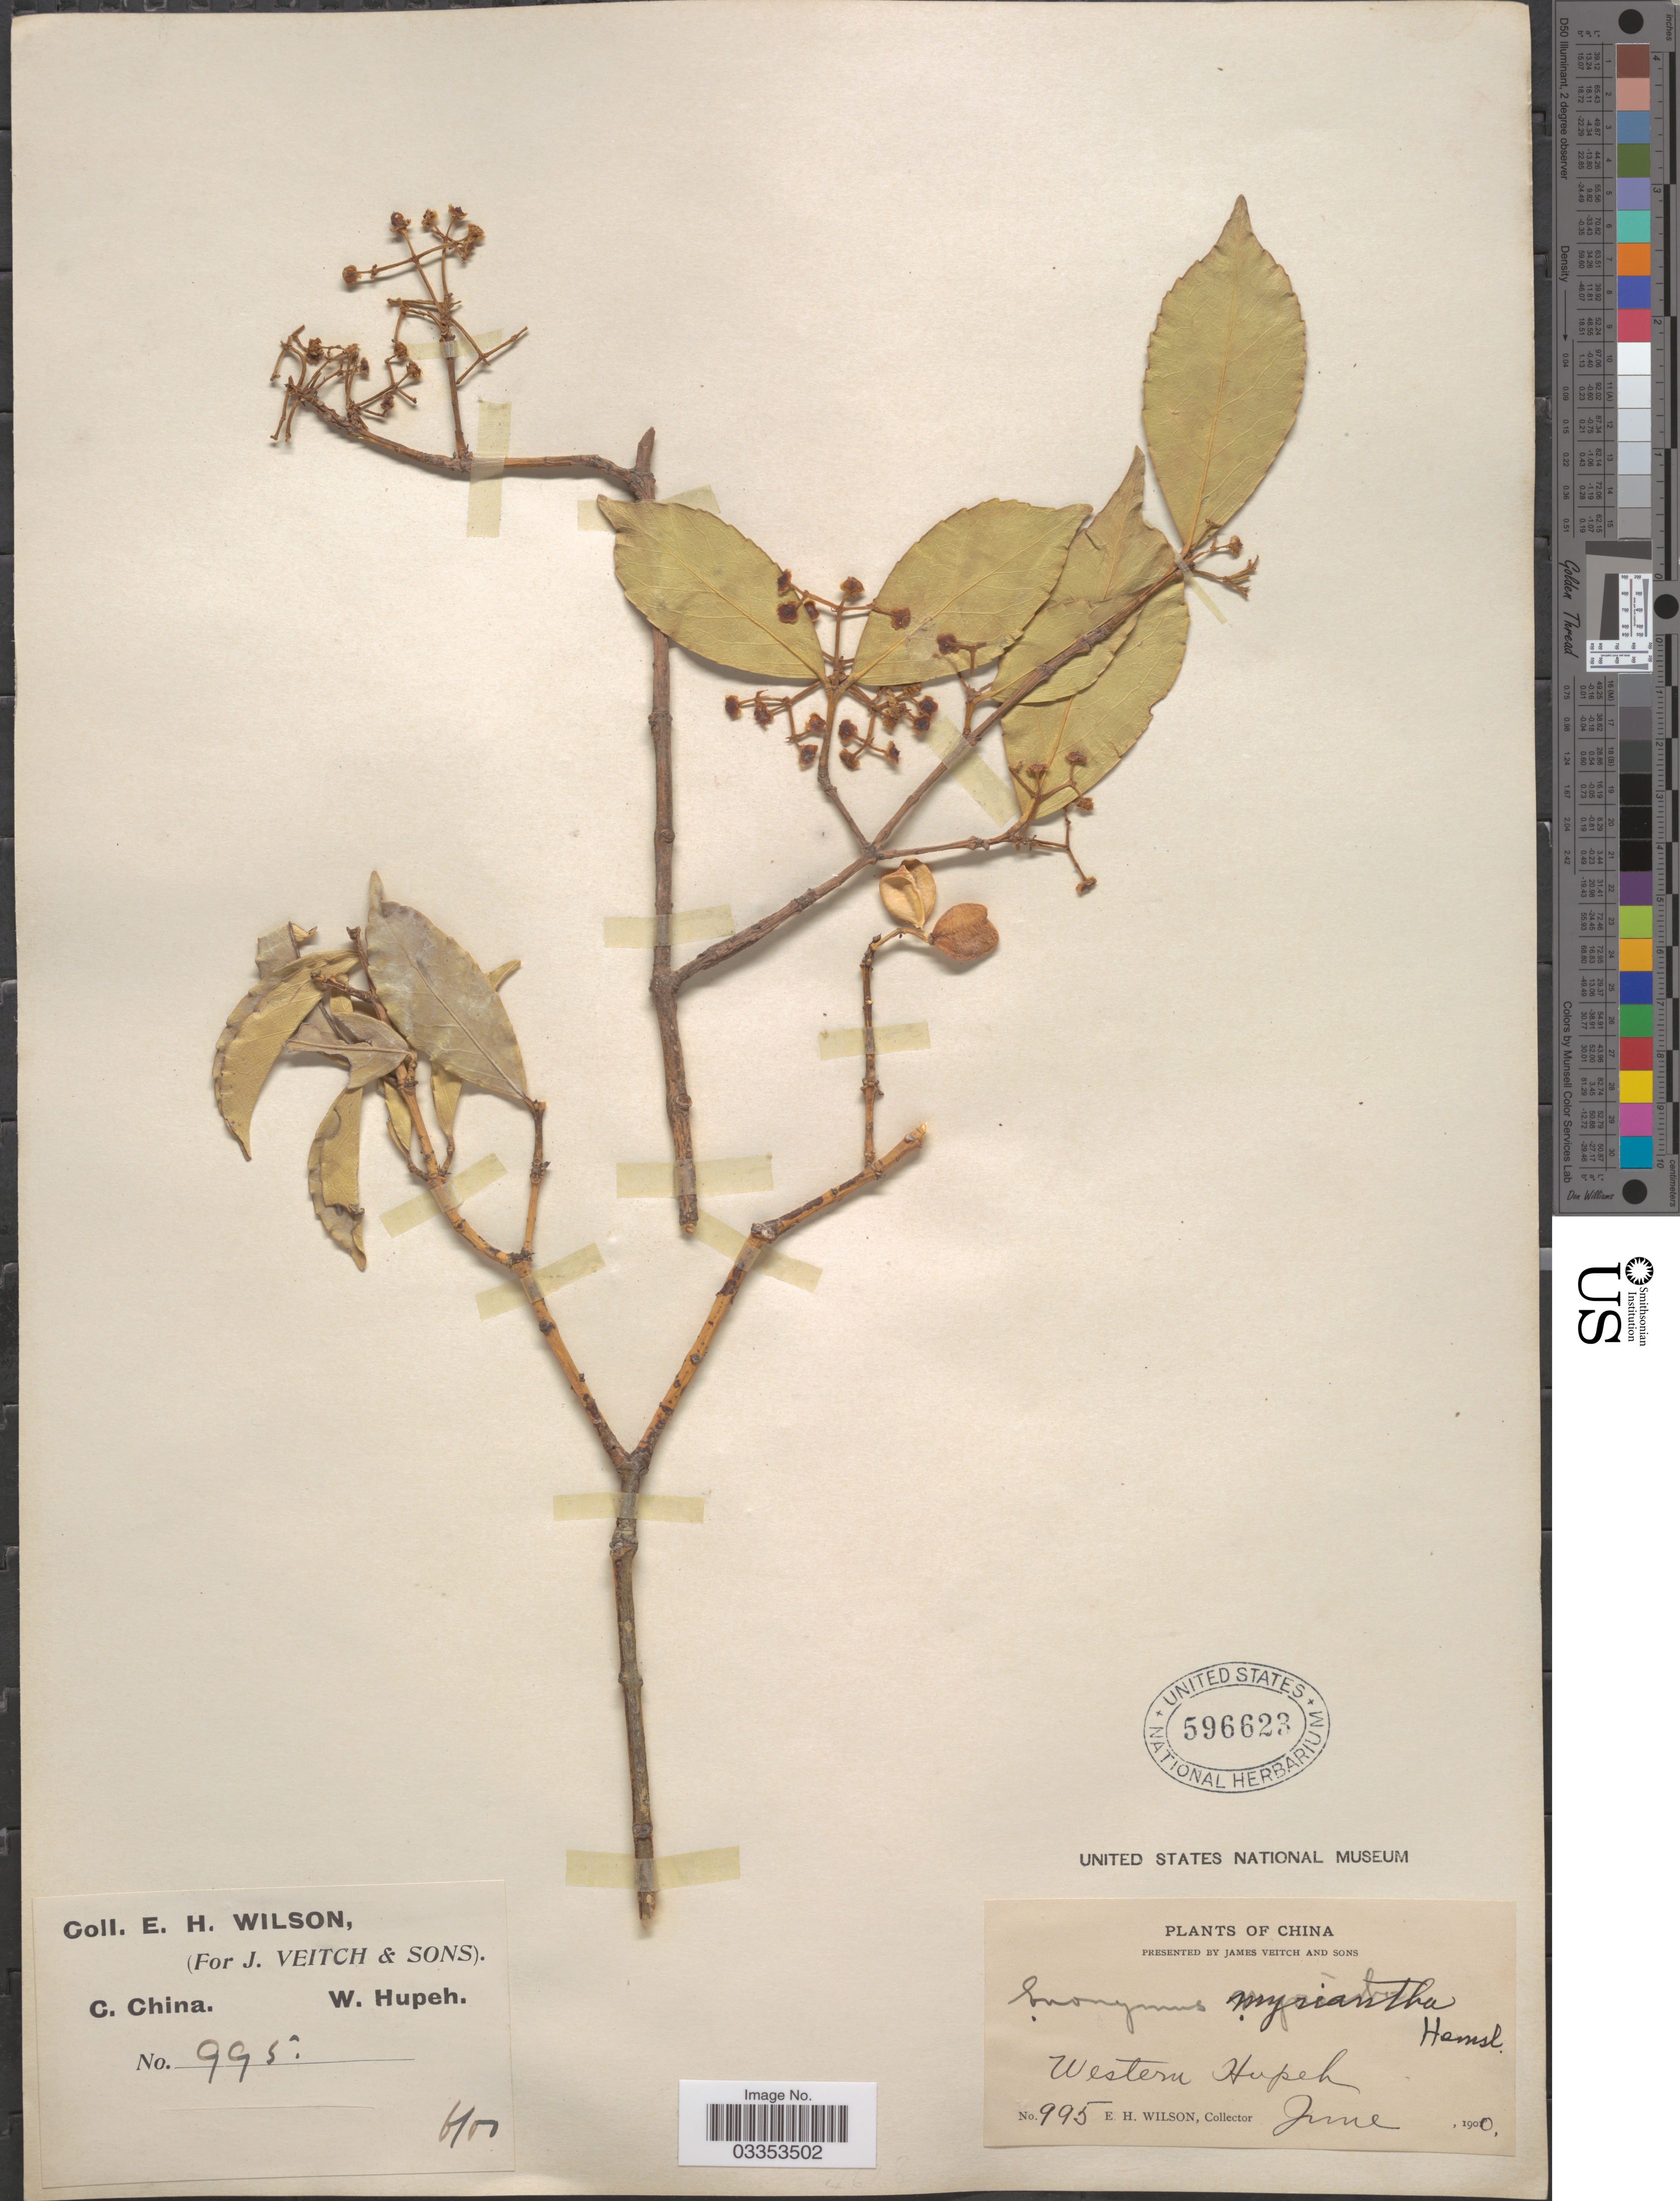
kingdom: Plantae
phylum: Tracheophyta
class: Magnoliopsida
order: Celastrales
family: Celastraceae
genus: Euonymus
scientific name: Euonymus myrianthus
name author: Hemsl.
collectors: E. Wilson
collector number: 995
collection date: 1900-06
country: China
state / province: Hubei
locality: C. China. Western Hupeh.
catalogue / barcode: US 596623